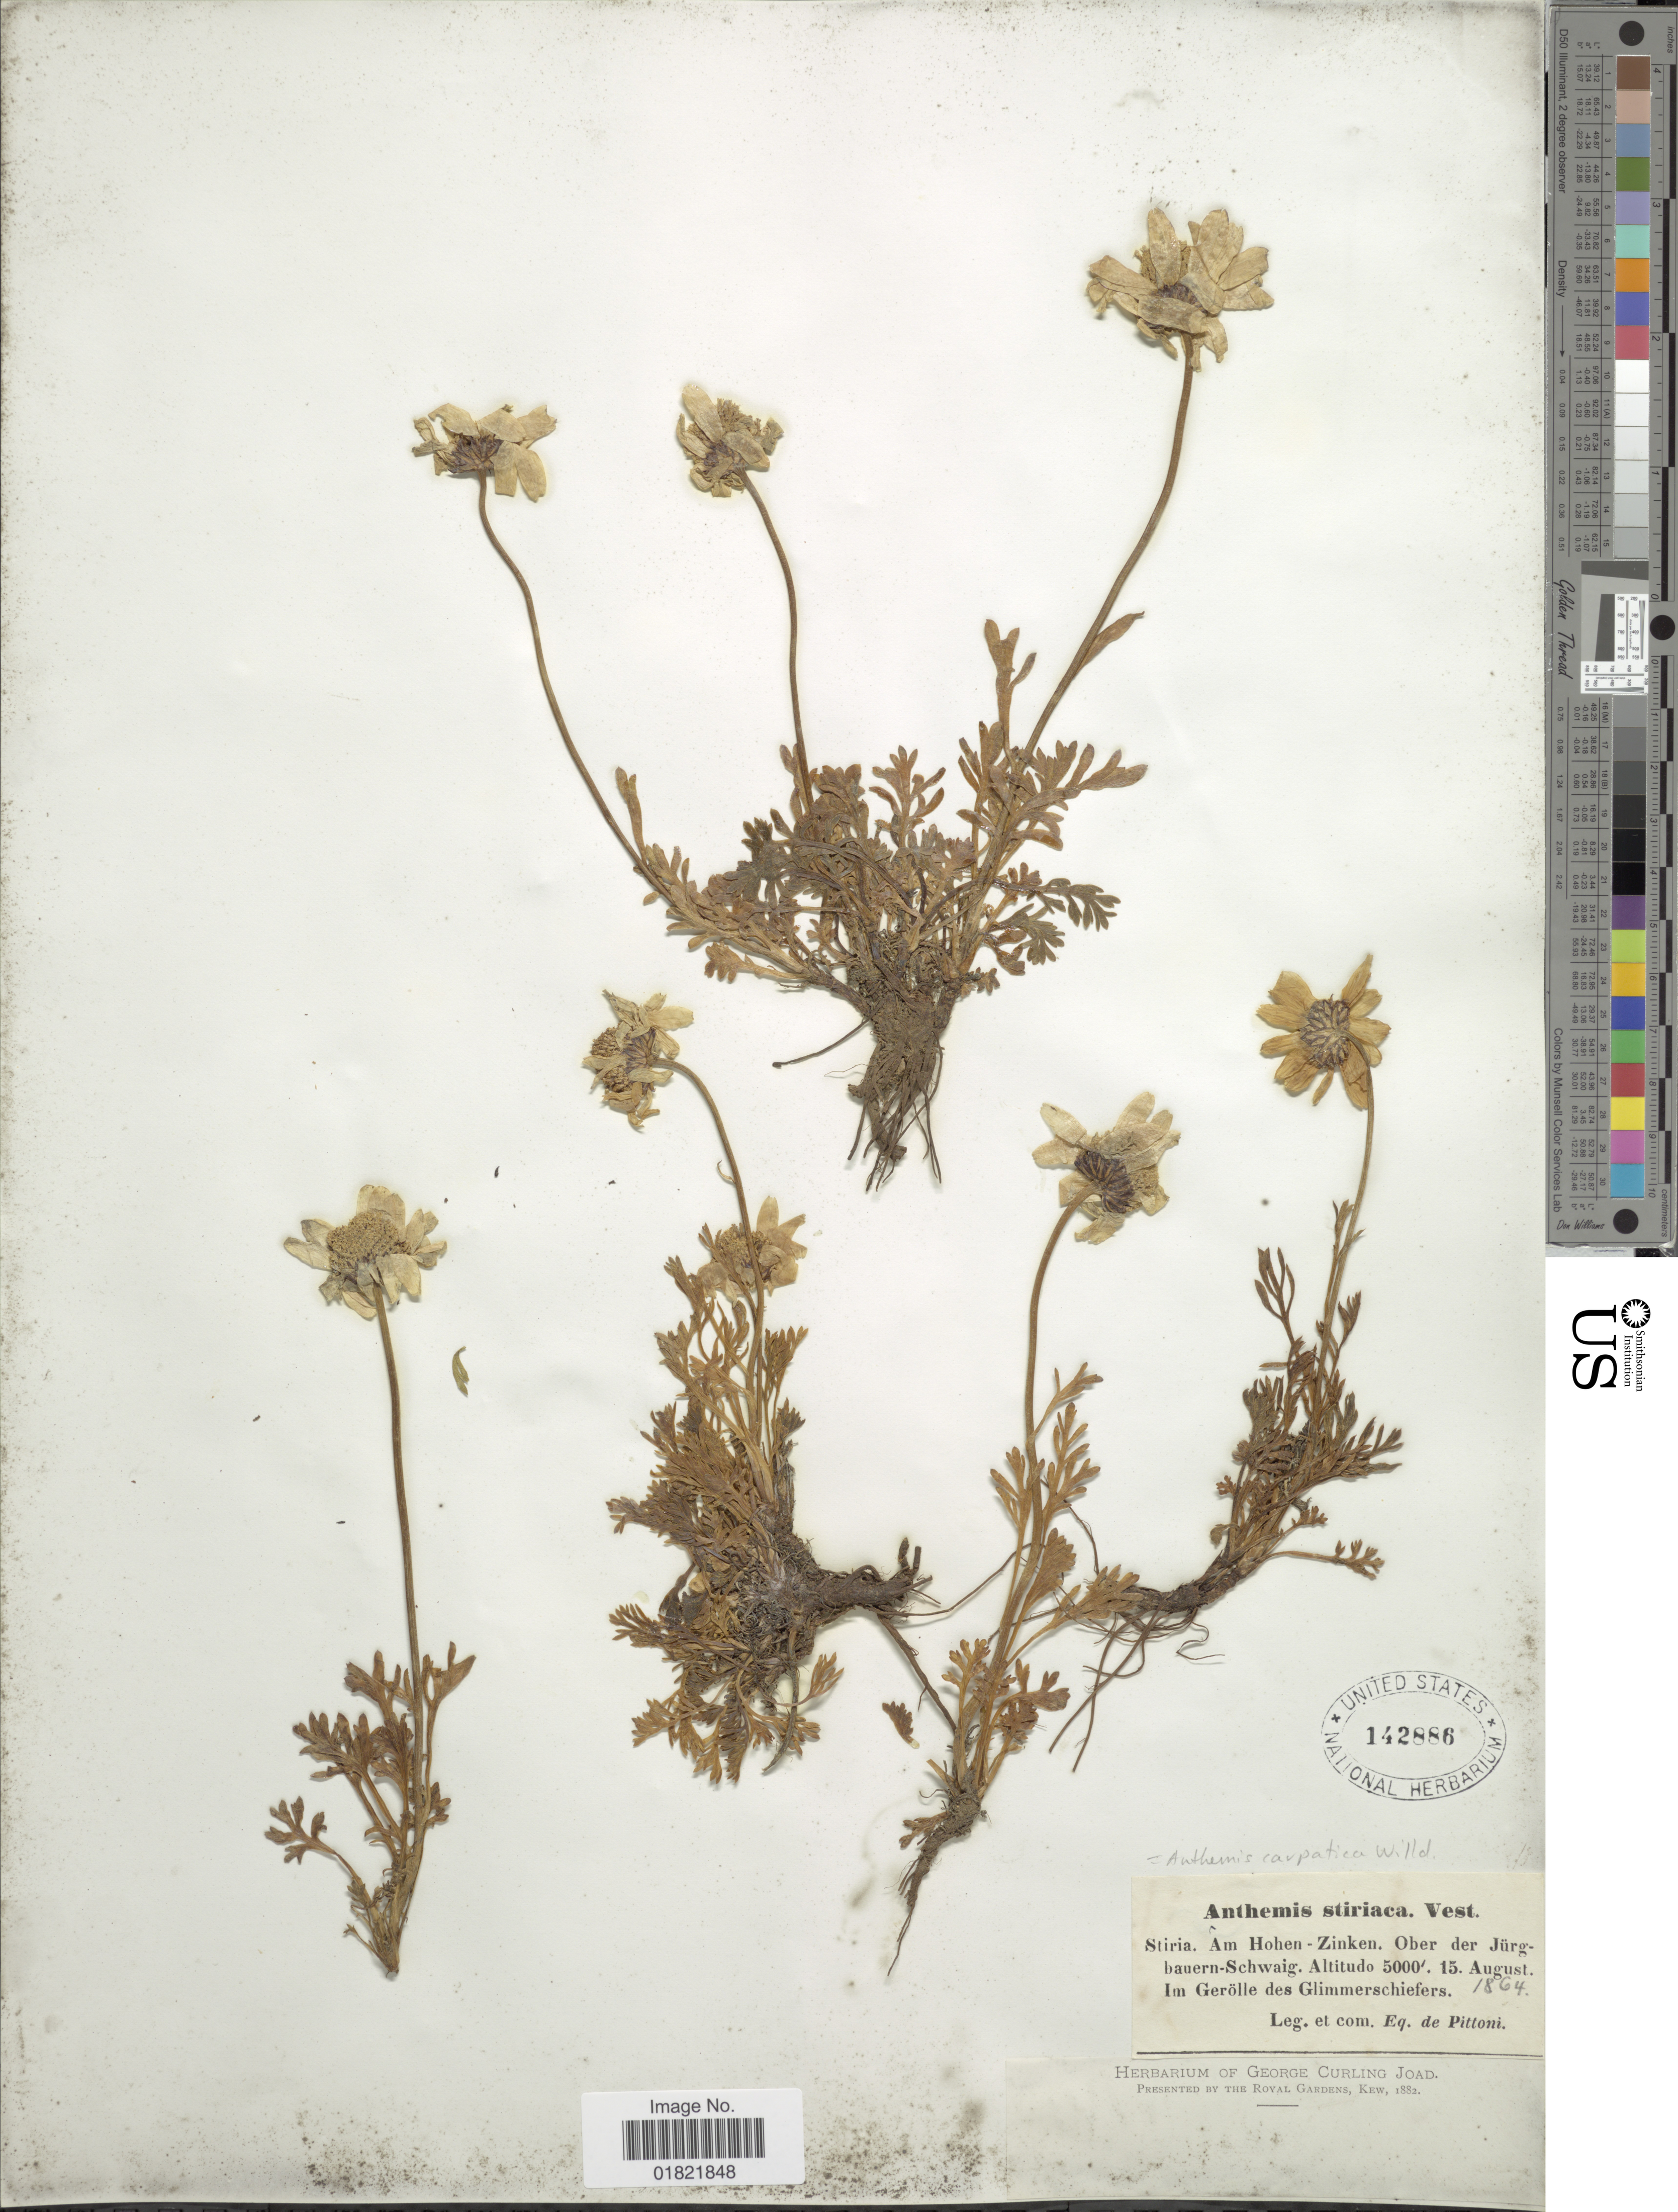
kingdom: Plantae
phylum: Tracheophyta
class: Magnoliopsida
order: Asterales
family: Asteraceae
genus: Anthemis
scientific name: Anthemis carpatica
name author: Waldst. & Kit. ex Willd.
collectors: J. Pittoni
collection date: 1864-08-15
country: Austria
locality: Stiria. Am Hohen-Zinken. Ober der Jurgbauern-Schwaig. Im Gerolle des Glimmerschiefers [unsure placement]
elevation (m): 1524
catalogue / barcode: US 142886